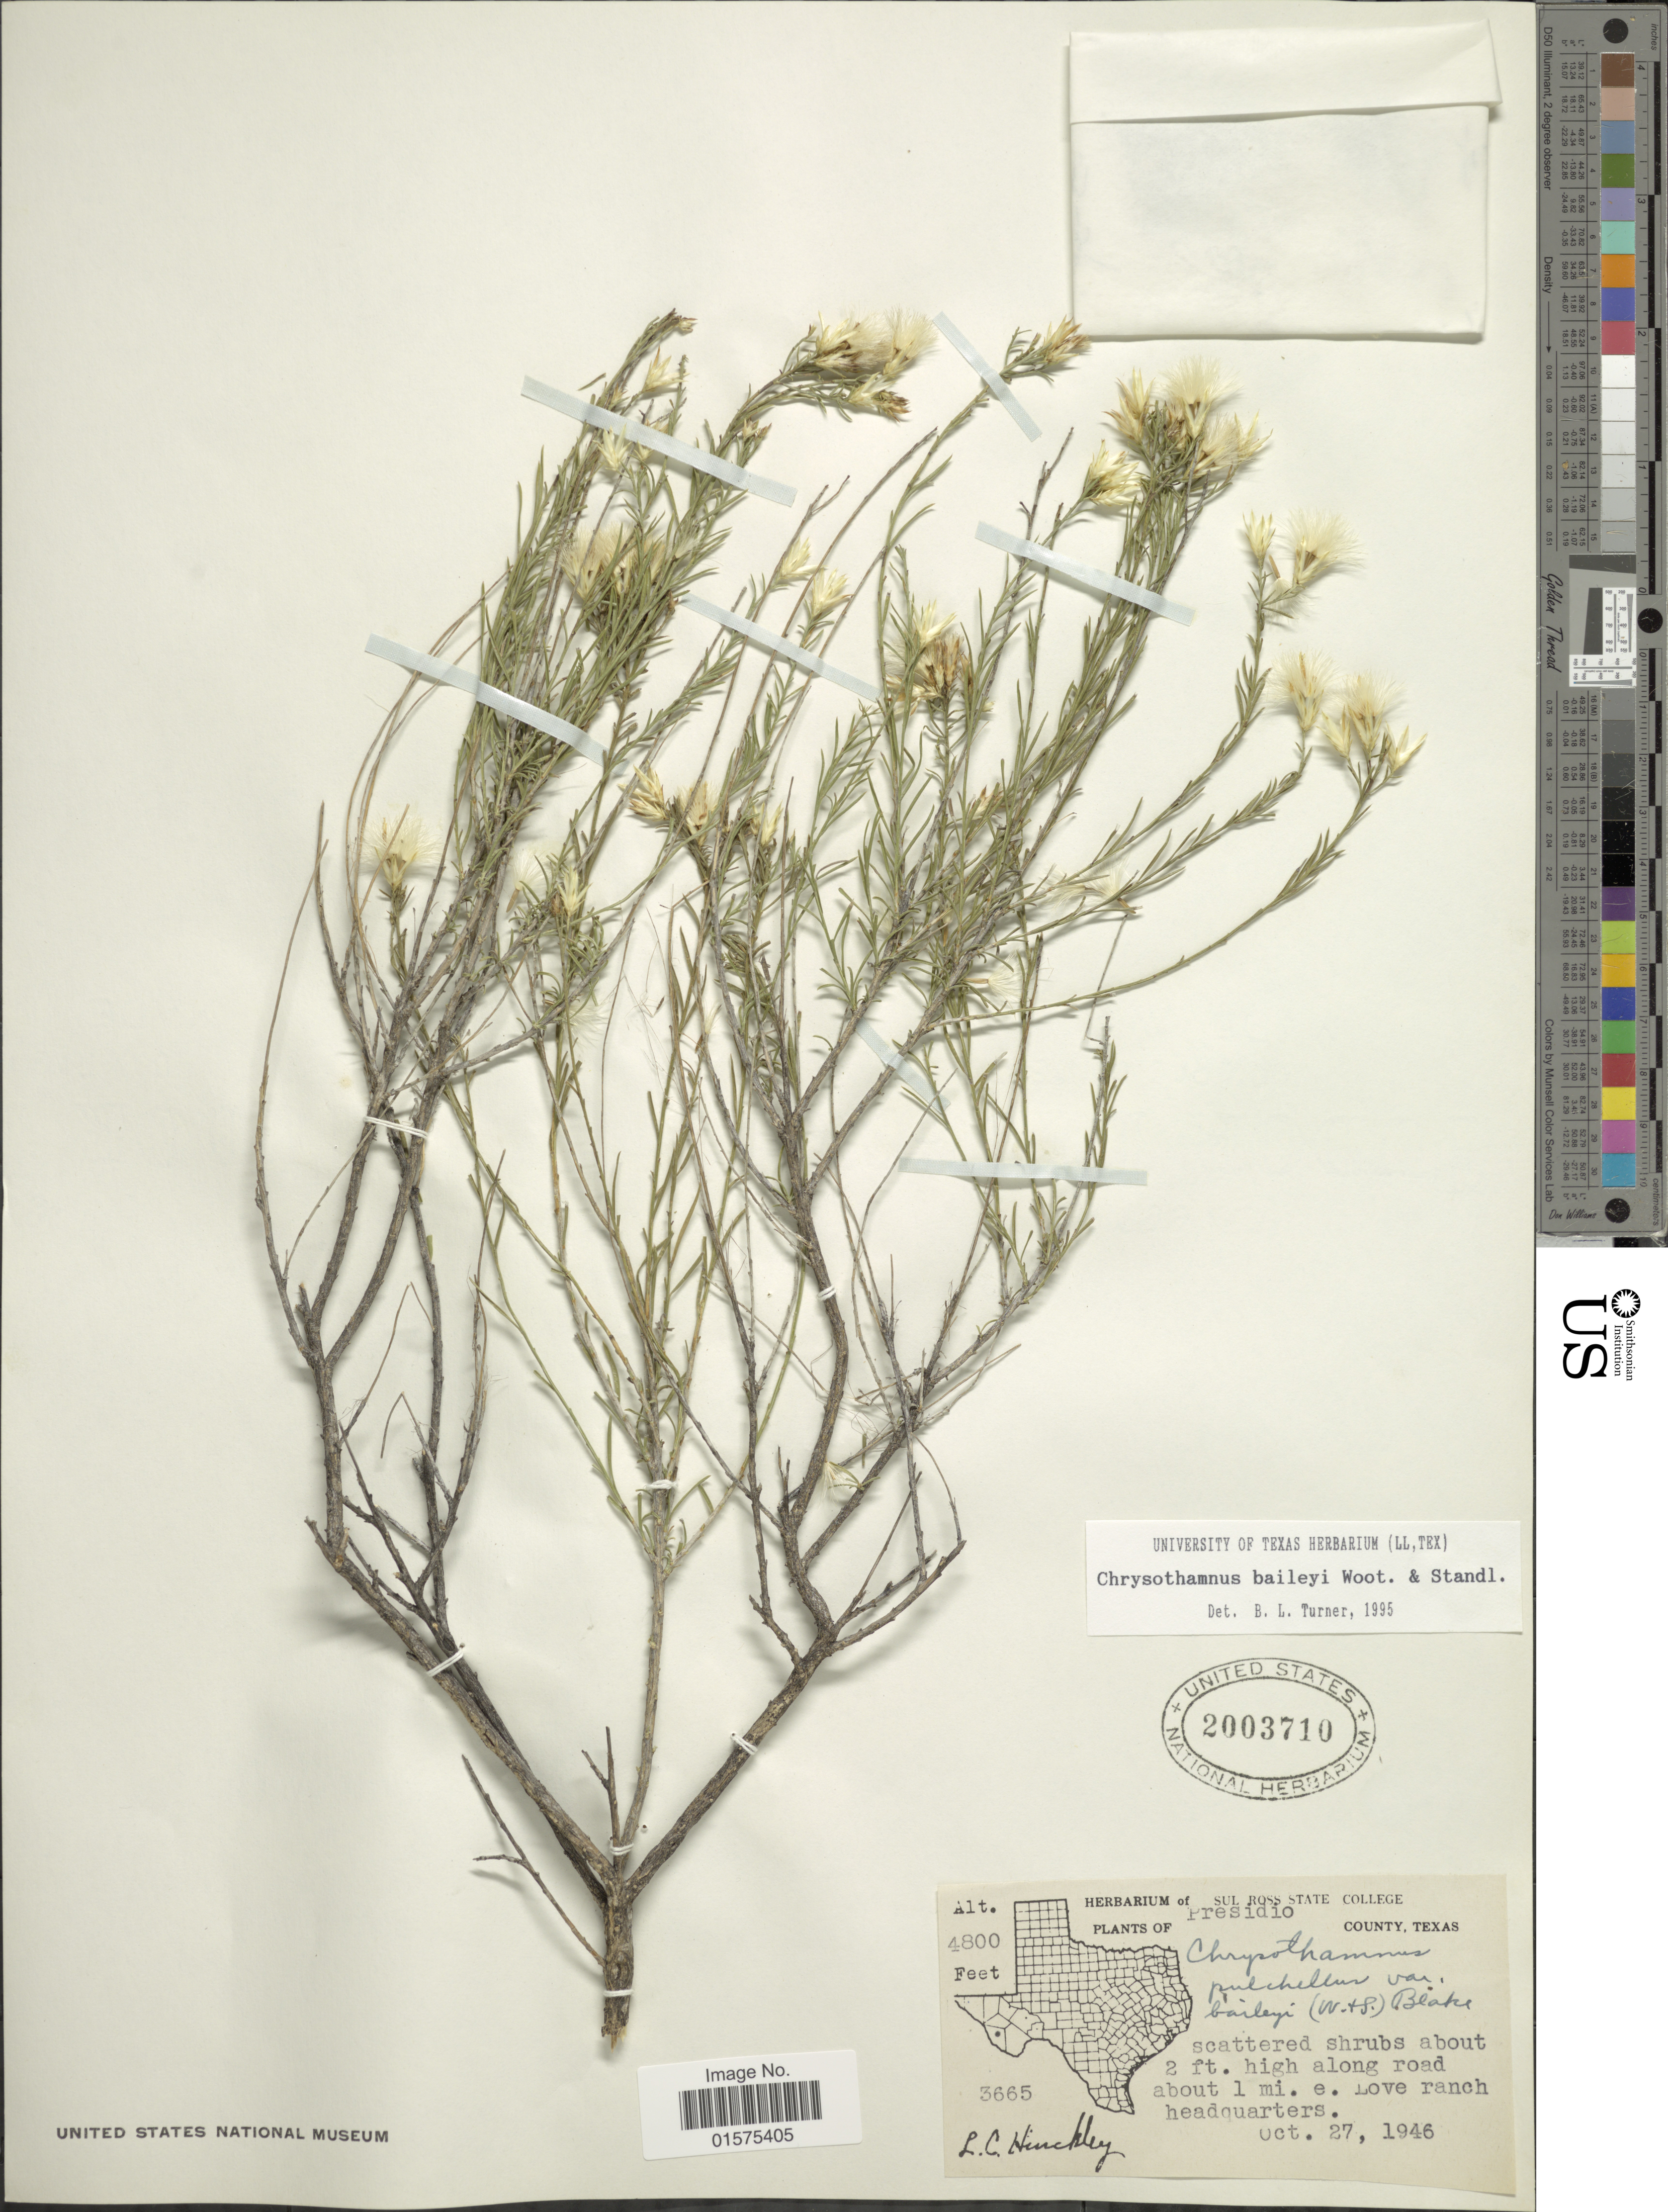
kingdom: Plantae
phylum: Tracheophyta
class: Magnoliopsida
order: Asterales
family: Asteraceae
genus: Lorandersonia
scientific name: Lorandersonia baileyi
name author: (Wooton & Standl.) et al.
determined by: Urbatsch, Lowell E., Curator (LSU), Louisiana State University (UNITED STATES)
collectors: L. Hinckley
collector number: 3665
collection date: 1946-10-27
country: United States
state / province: Texas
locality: Presidio County. about 1 mi. e. Love ranch headquarters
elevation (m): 1463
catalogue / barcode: US 2003710